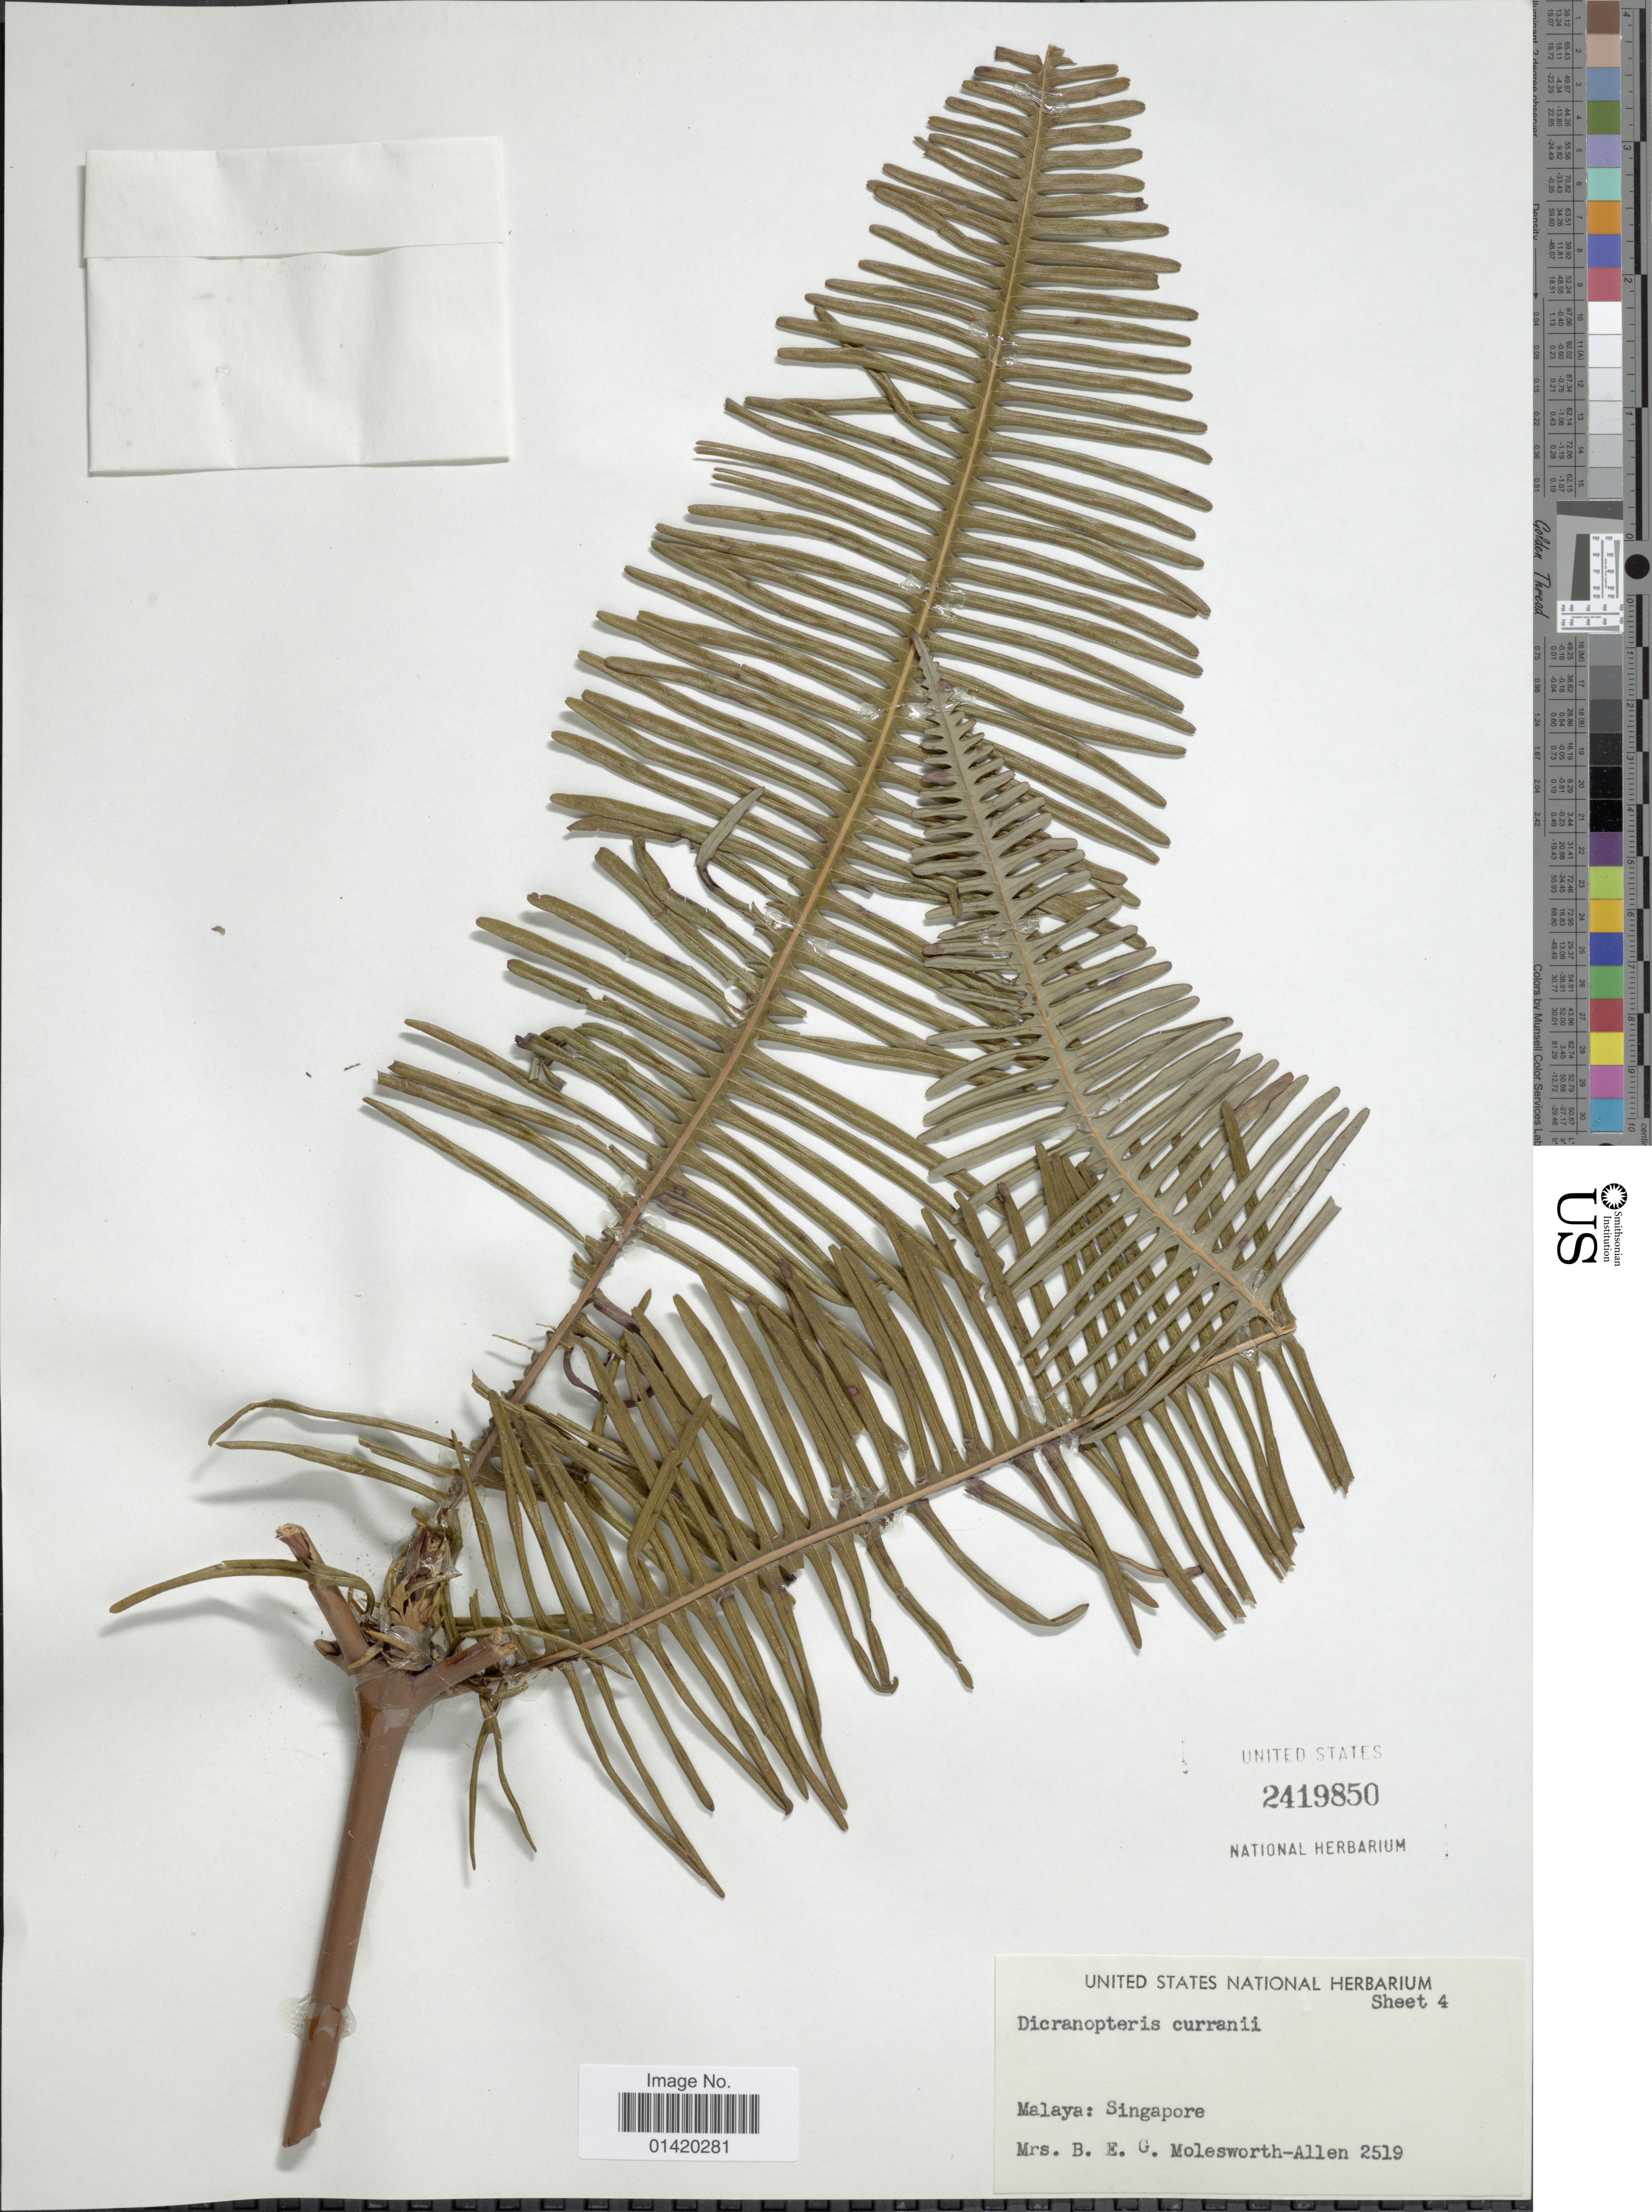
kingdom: Plantae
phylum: Tracheophyta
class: Polypodiopsida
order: Gleicheniales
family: Gleicheniaceae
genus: Dicranopteris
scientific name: Dicranopteris curranii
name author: Copel.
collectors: Mrs. B. E. G. Molesworth-Allen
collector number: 2519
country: Singapore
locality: Malaya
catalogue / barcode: US 2419850